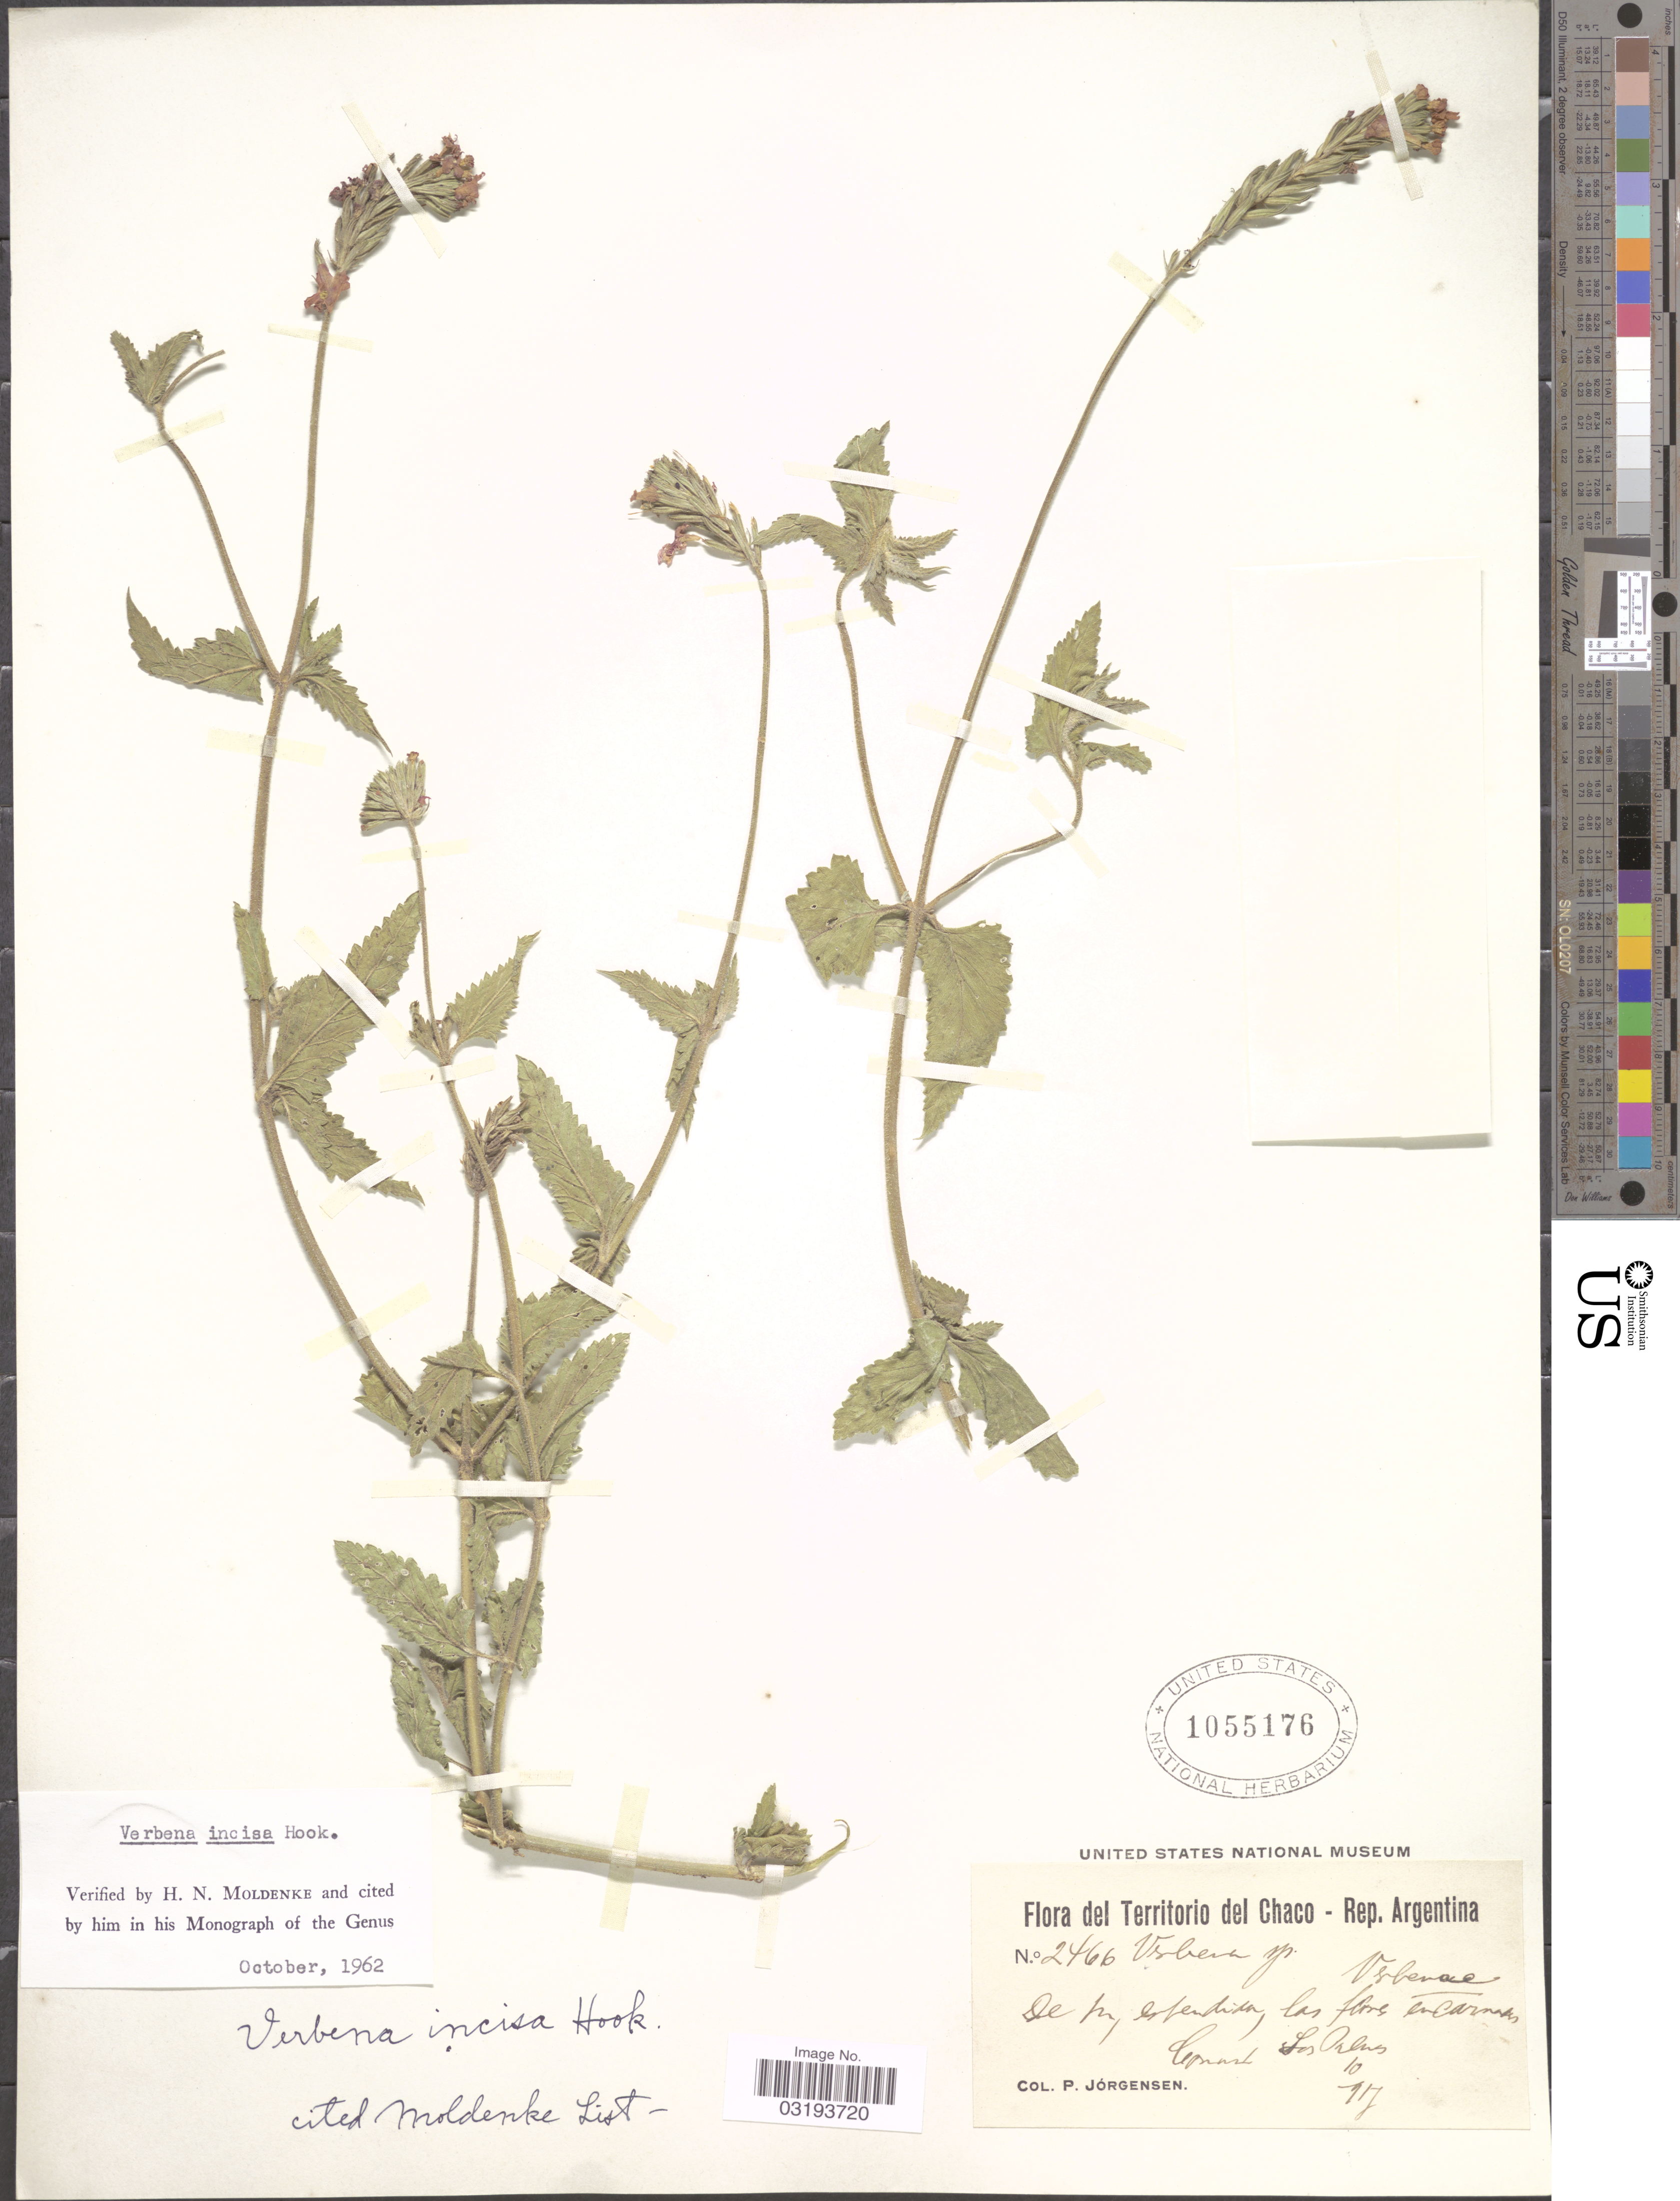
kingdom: Plantae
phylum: Tracheophyta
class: Magnoliopsida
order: Lamiales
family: Verbenaceae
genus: Verbena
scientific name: Verbena incisa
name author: Hook.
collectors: P. Jörgensen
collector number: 2466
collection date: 1917-10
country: Argentina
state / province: Chaco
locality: Territorio del Chaco - Rep. Argentina, Común Las Palmas.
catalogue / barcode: US 1055176